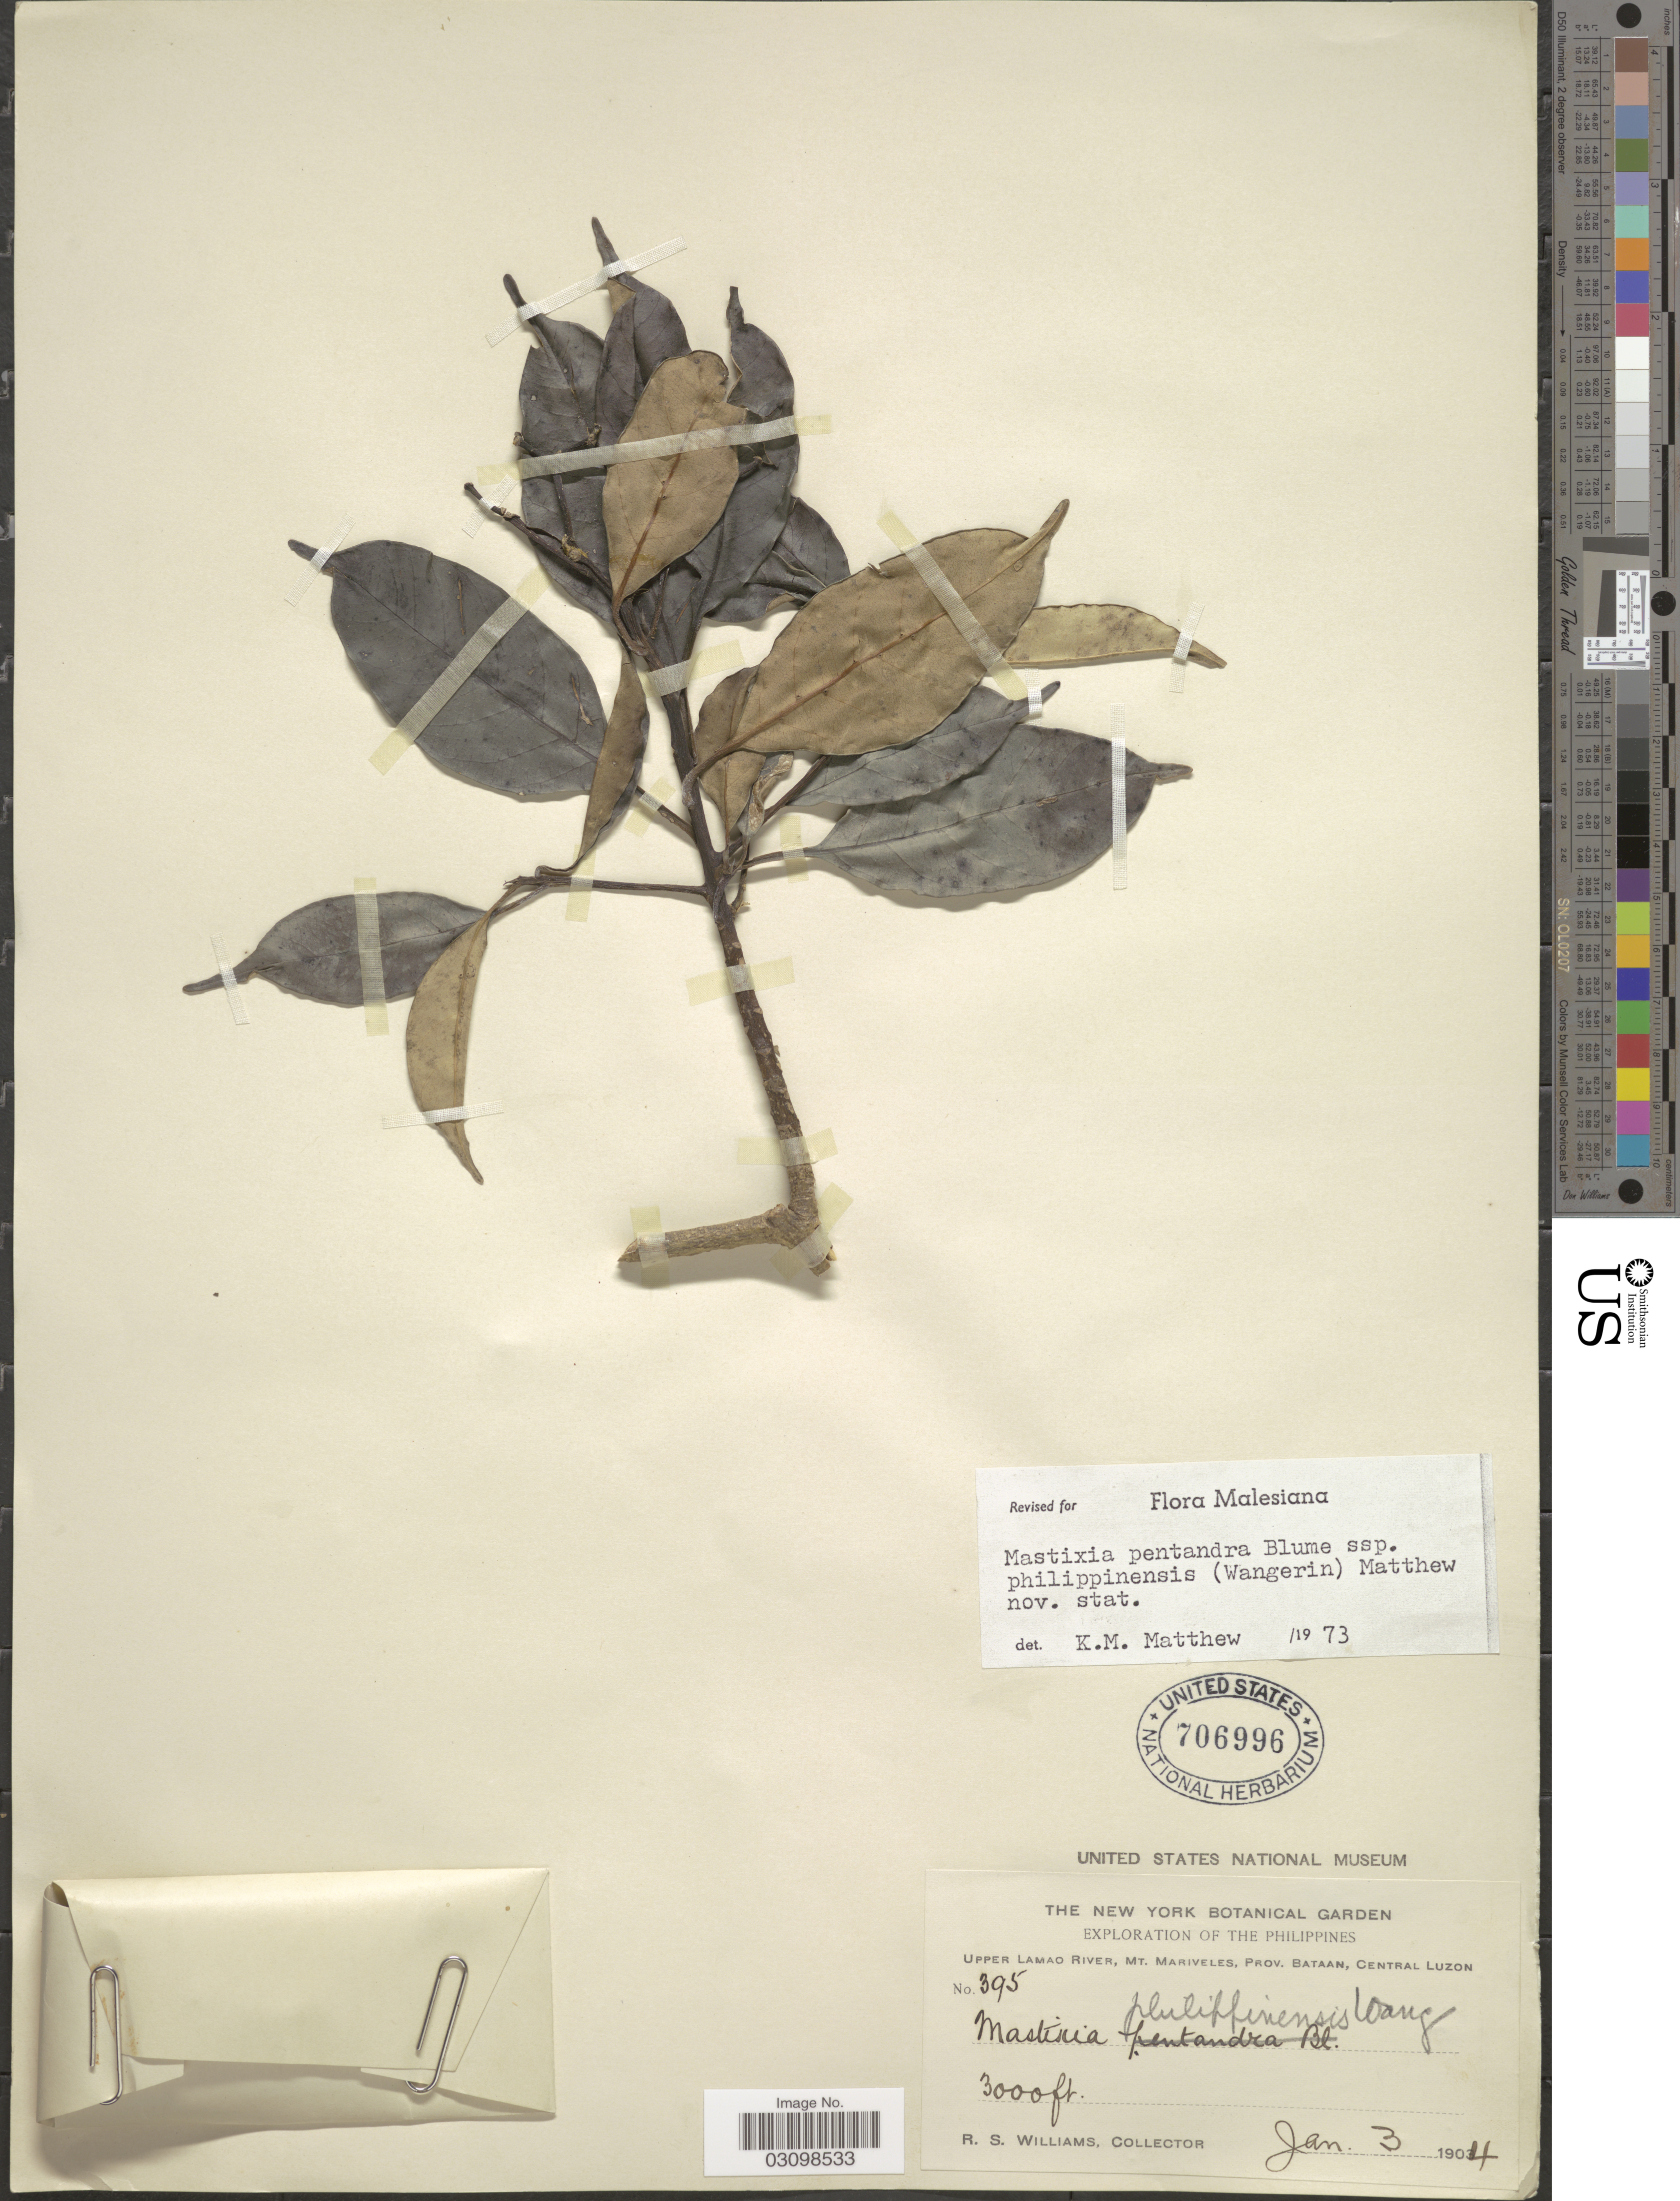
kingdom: Plantae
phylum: Tracheophyta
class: Magnoliopsida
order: Cornales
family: Nyssaceae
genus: Mastixia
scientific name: Mastixia pentandra subsp. philippinensis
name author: Wangerin & K.M. Matthew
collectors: R. S. Williams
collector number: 395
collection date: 1904-01-03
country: Philippines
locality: Upper Lamao River, Mt. Mariveles, Prov. Bataan, Central Luzon.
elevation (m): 914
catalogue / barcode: US 706996